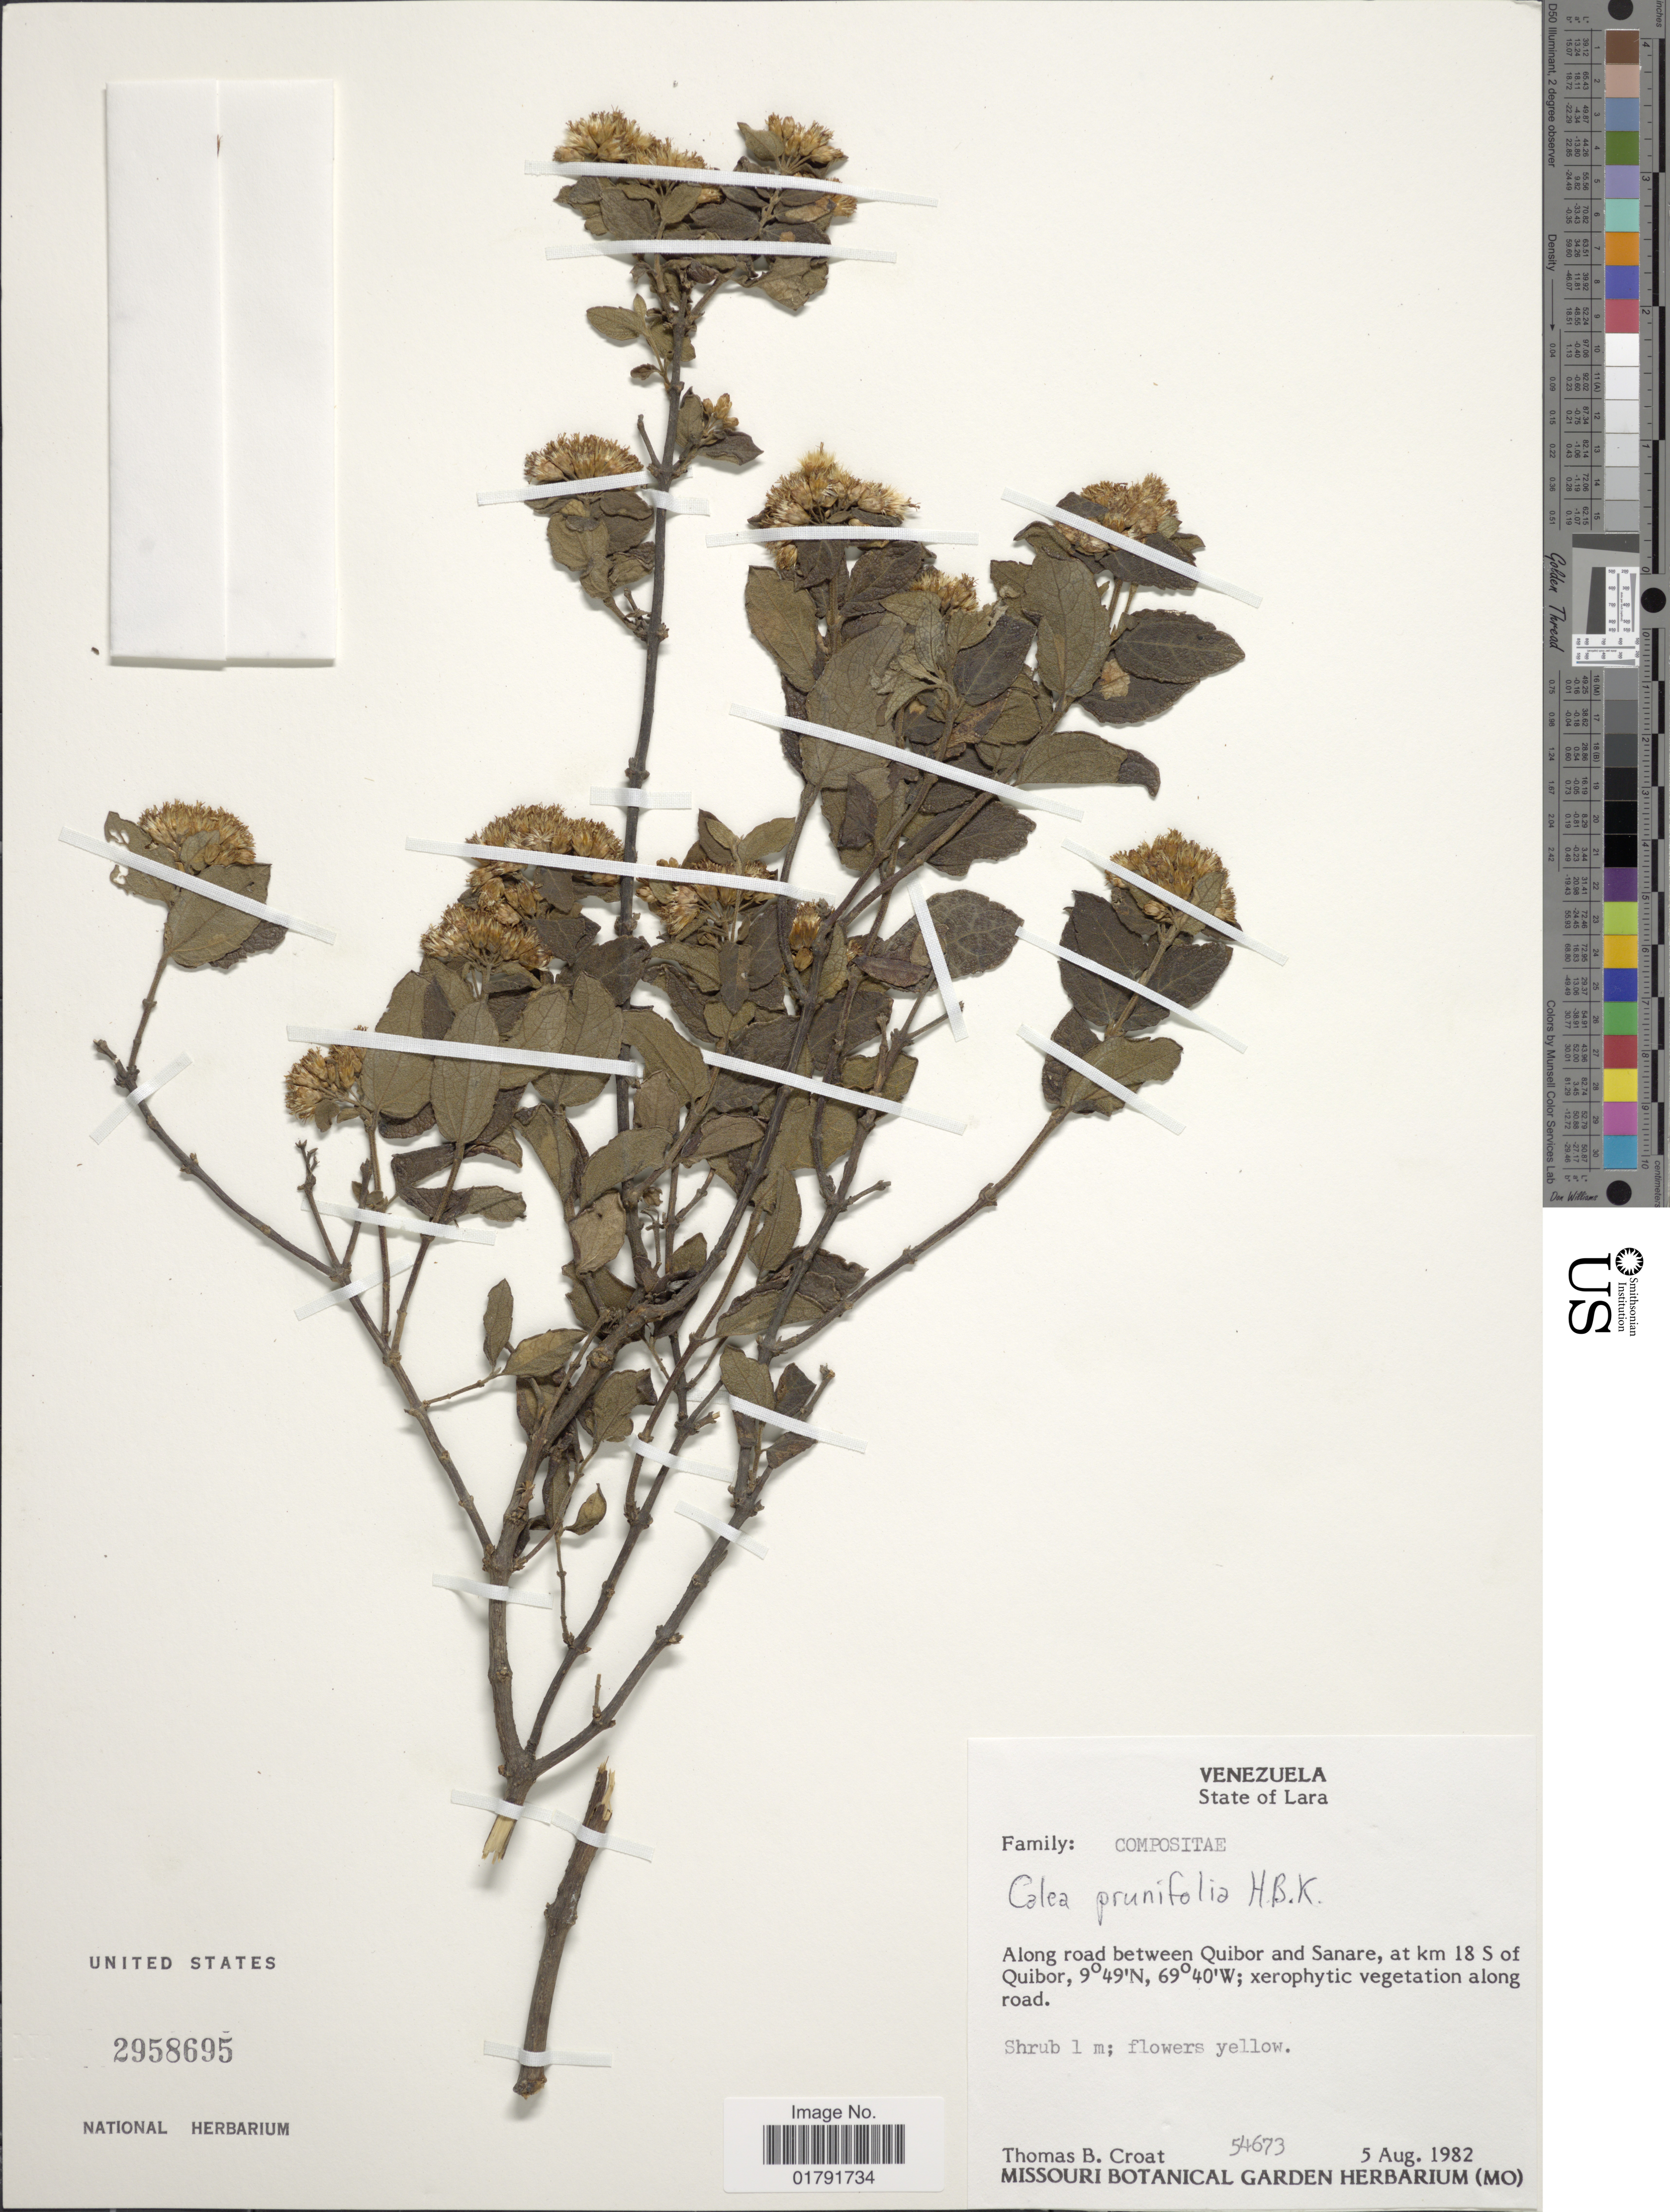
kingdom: Plantae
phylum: Tracheophyta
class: Magnoliopsida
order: Asterales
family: Asteraceae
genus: Calea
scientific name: Calea berteriana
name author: DC.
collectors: T. B. Croat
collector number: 54673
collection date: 1982-08-05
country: Venezuela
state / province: Lara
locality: Along road between Quibor and Sanare, at km 18 S of Quibor.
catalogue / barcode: US 2958695